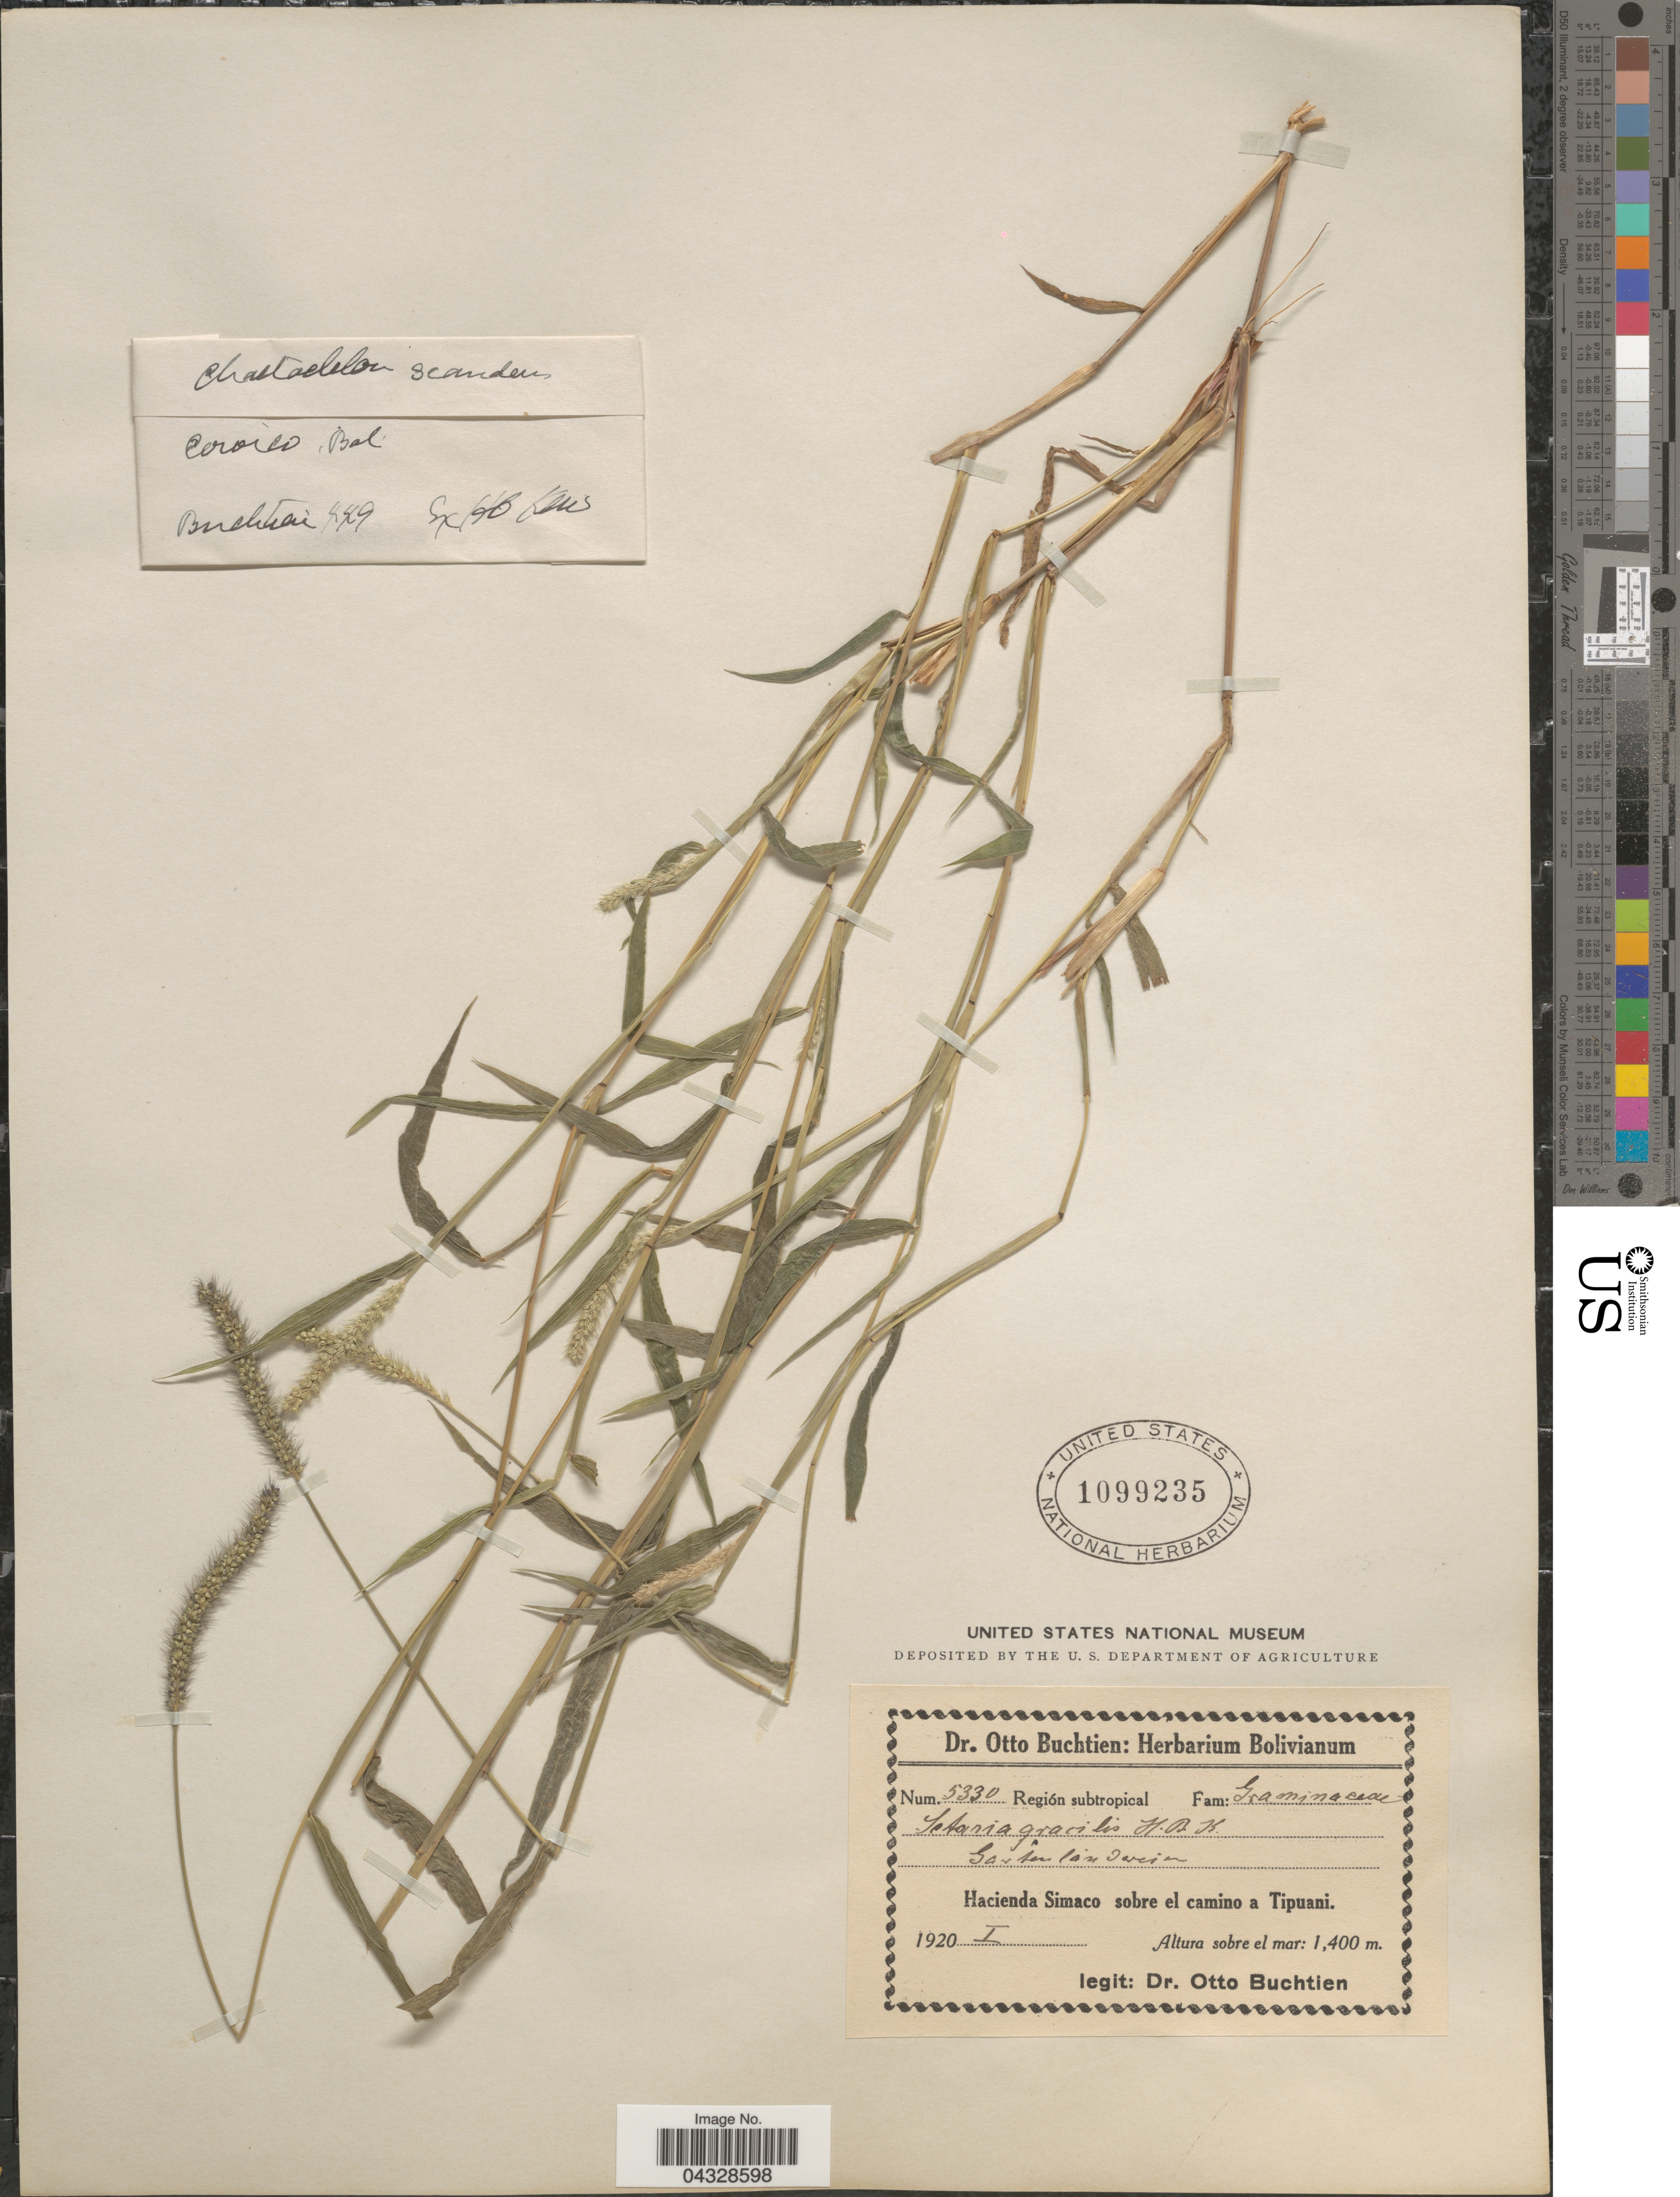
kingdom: Plantae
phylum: Tracheophyta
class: Liliopsida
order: Poales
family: Poaceae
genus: Setaria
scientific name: Setaria scandens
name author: Schrad. ex Schult.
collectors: O. Buchtien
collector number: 5330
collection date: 1920-01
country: Bolivia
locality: Región subtropical. Hacienda Simaco sobre el camino a Tipuani.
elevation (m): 1400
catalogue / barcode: US 1099235